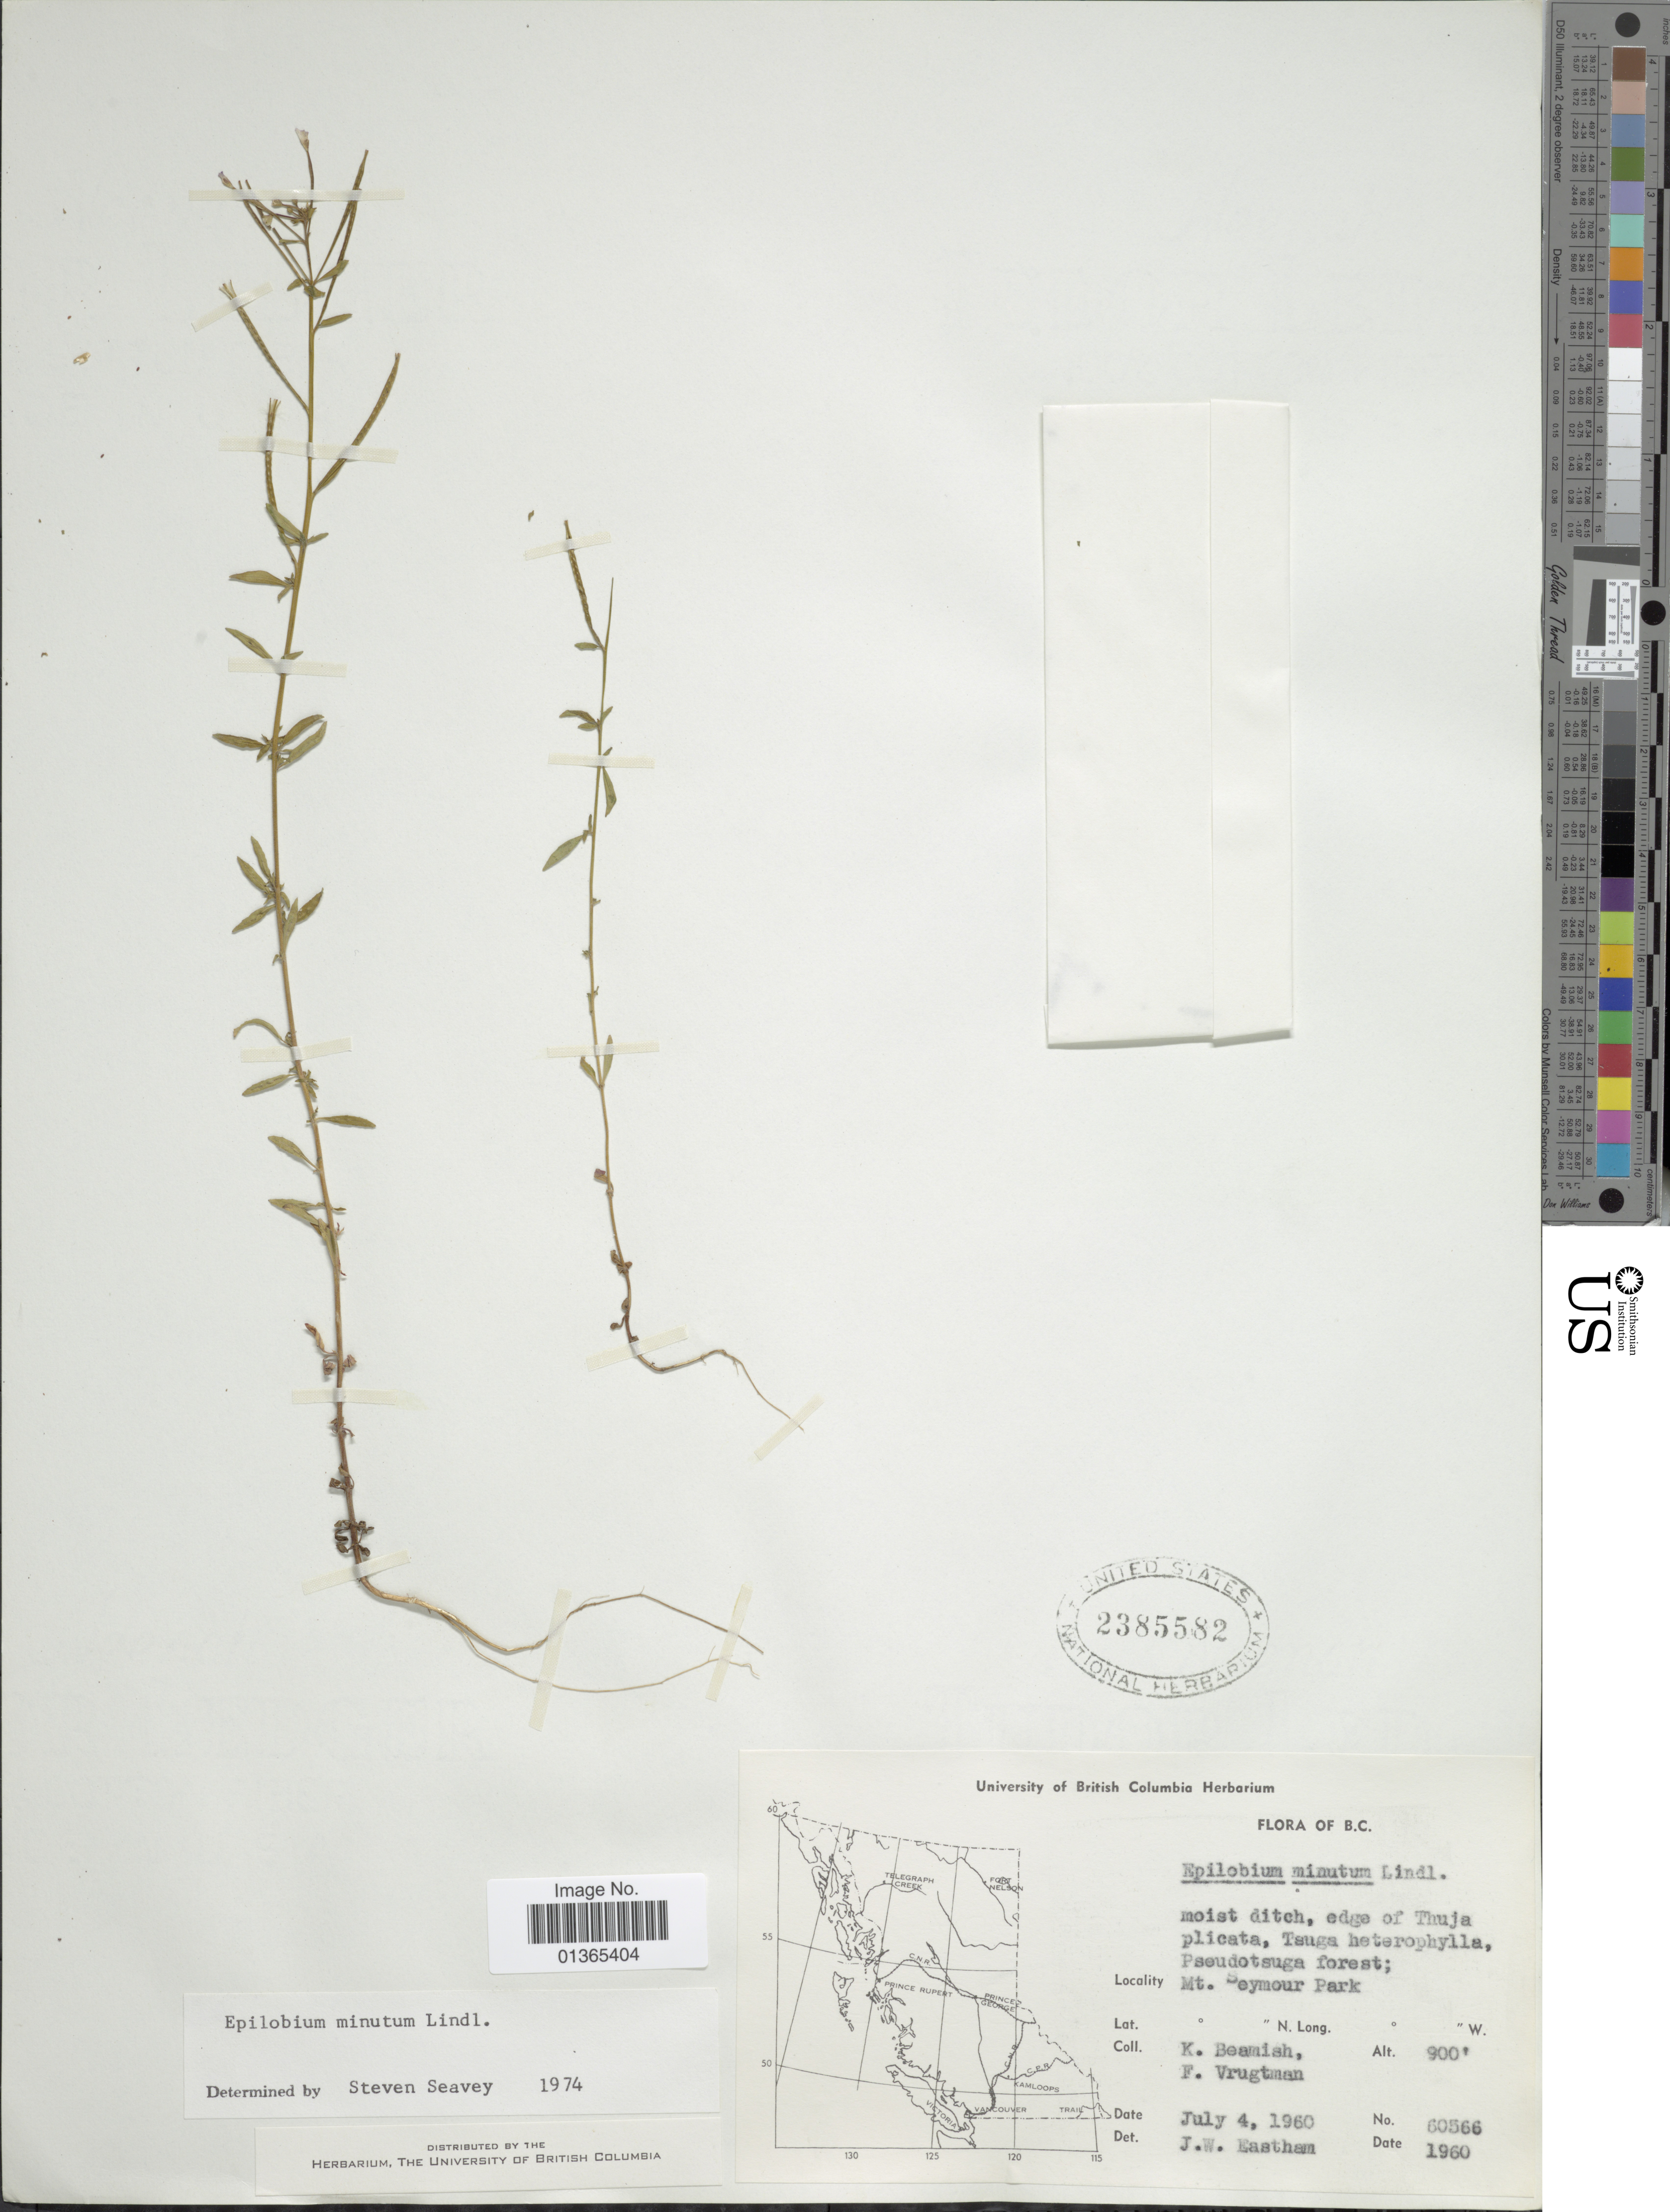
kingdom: Plantae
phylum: Tracheophyta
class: Magnoliopsida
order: Myrtales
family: Onagraceae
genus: Epilobium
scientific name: Epilobium minutum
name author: Lindl. ex Lehm.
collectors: K. Beamish & F. Vrugtman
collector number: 60566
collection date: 1960-07-04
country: Canada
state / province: British Columbia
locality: Moist ditch, edge of Thuja plicata, Tsuga heterophylla, Pseudotsuga forest; Mt. Seymour Park.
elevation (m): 274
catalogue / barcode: US 2385582